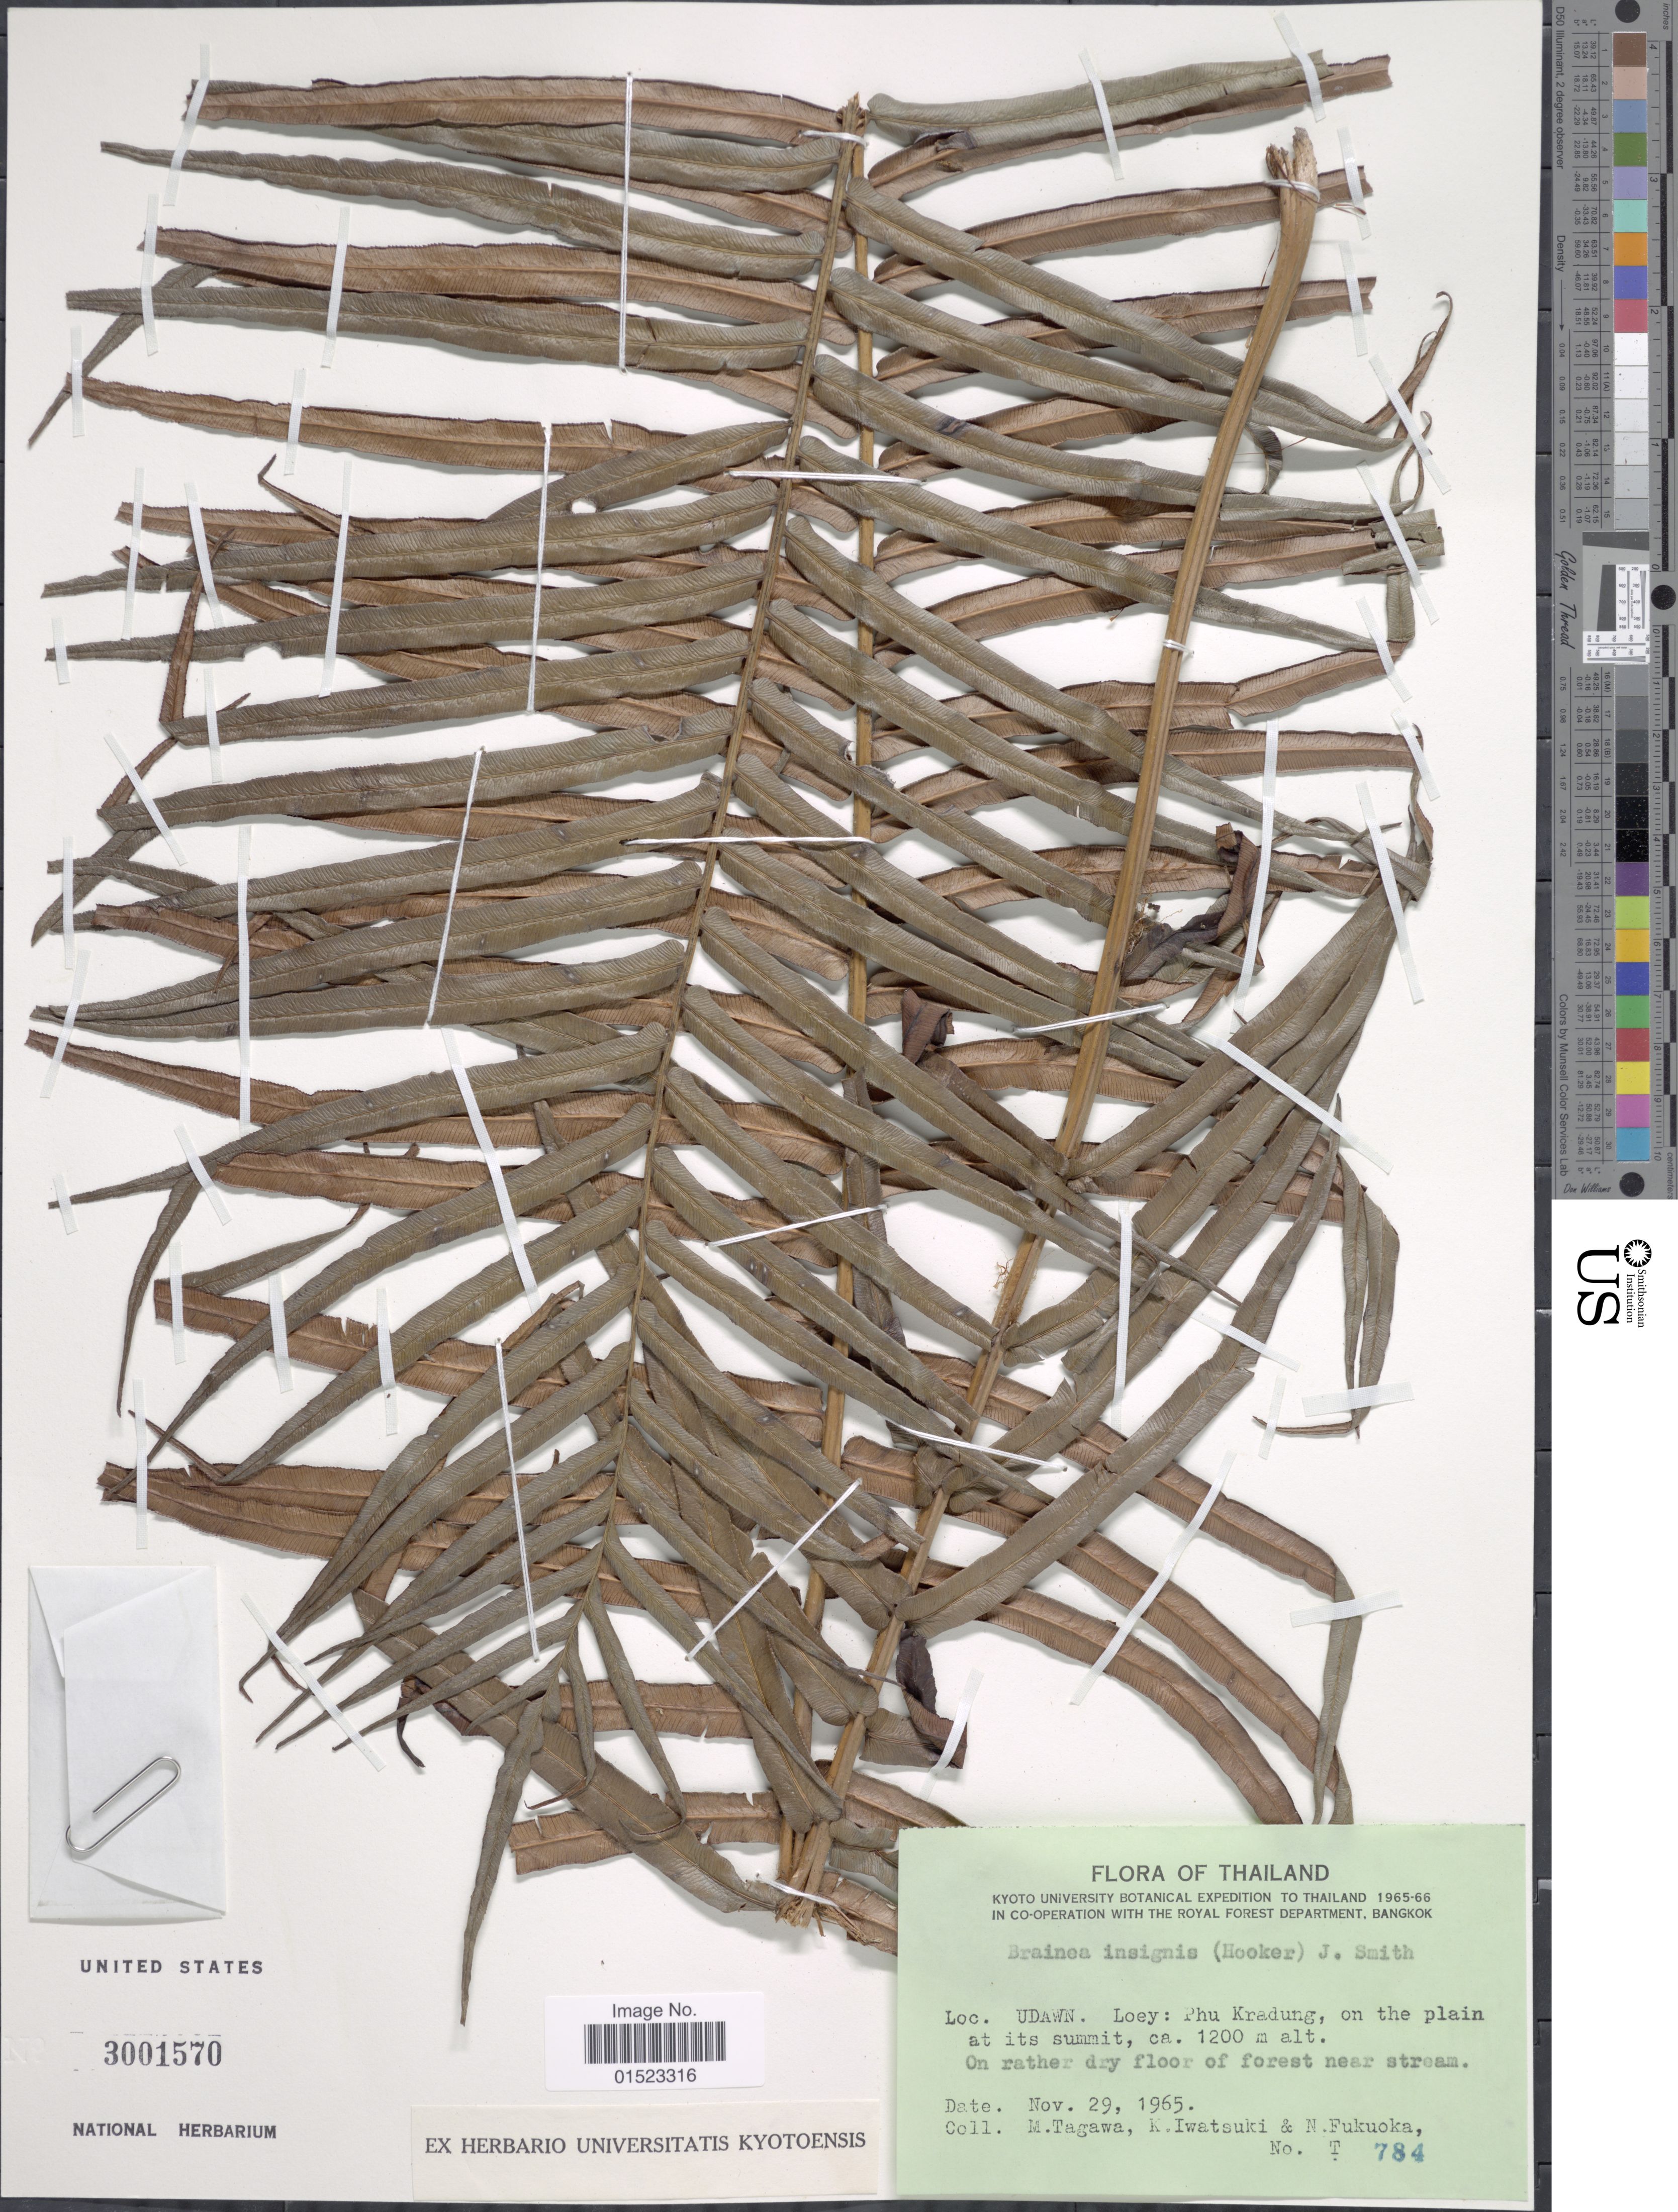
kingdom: Plantae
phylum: Tracheophyta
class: Polypodiopsida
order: Polypodiales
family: Blechnaceae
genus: Brainea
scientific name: Brainea insignis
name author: (Hook.) J. Sm.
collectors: M. Tagawa, K. Iwatsuki & N. Fukuoka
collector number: T 784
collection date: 1965-11-29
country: Thailand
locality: Udawn, Loey, Phu Kradung, on the plain at its summit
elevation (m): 1200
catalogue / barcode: US 3001570